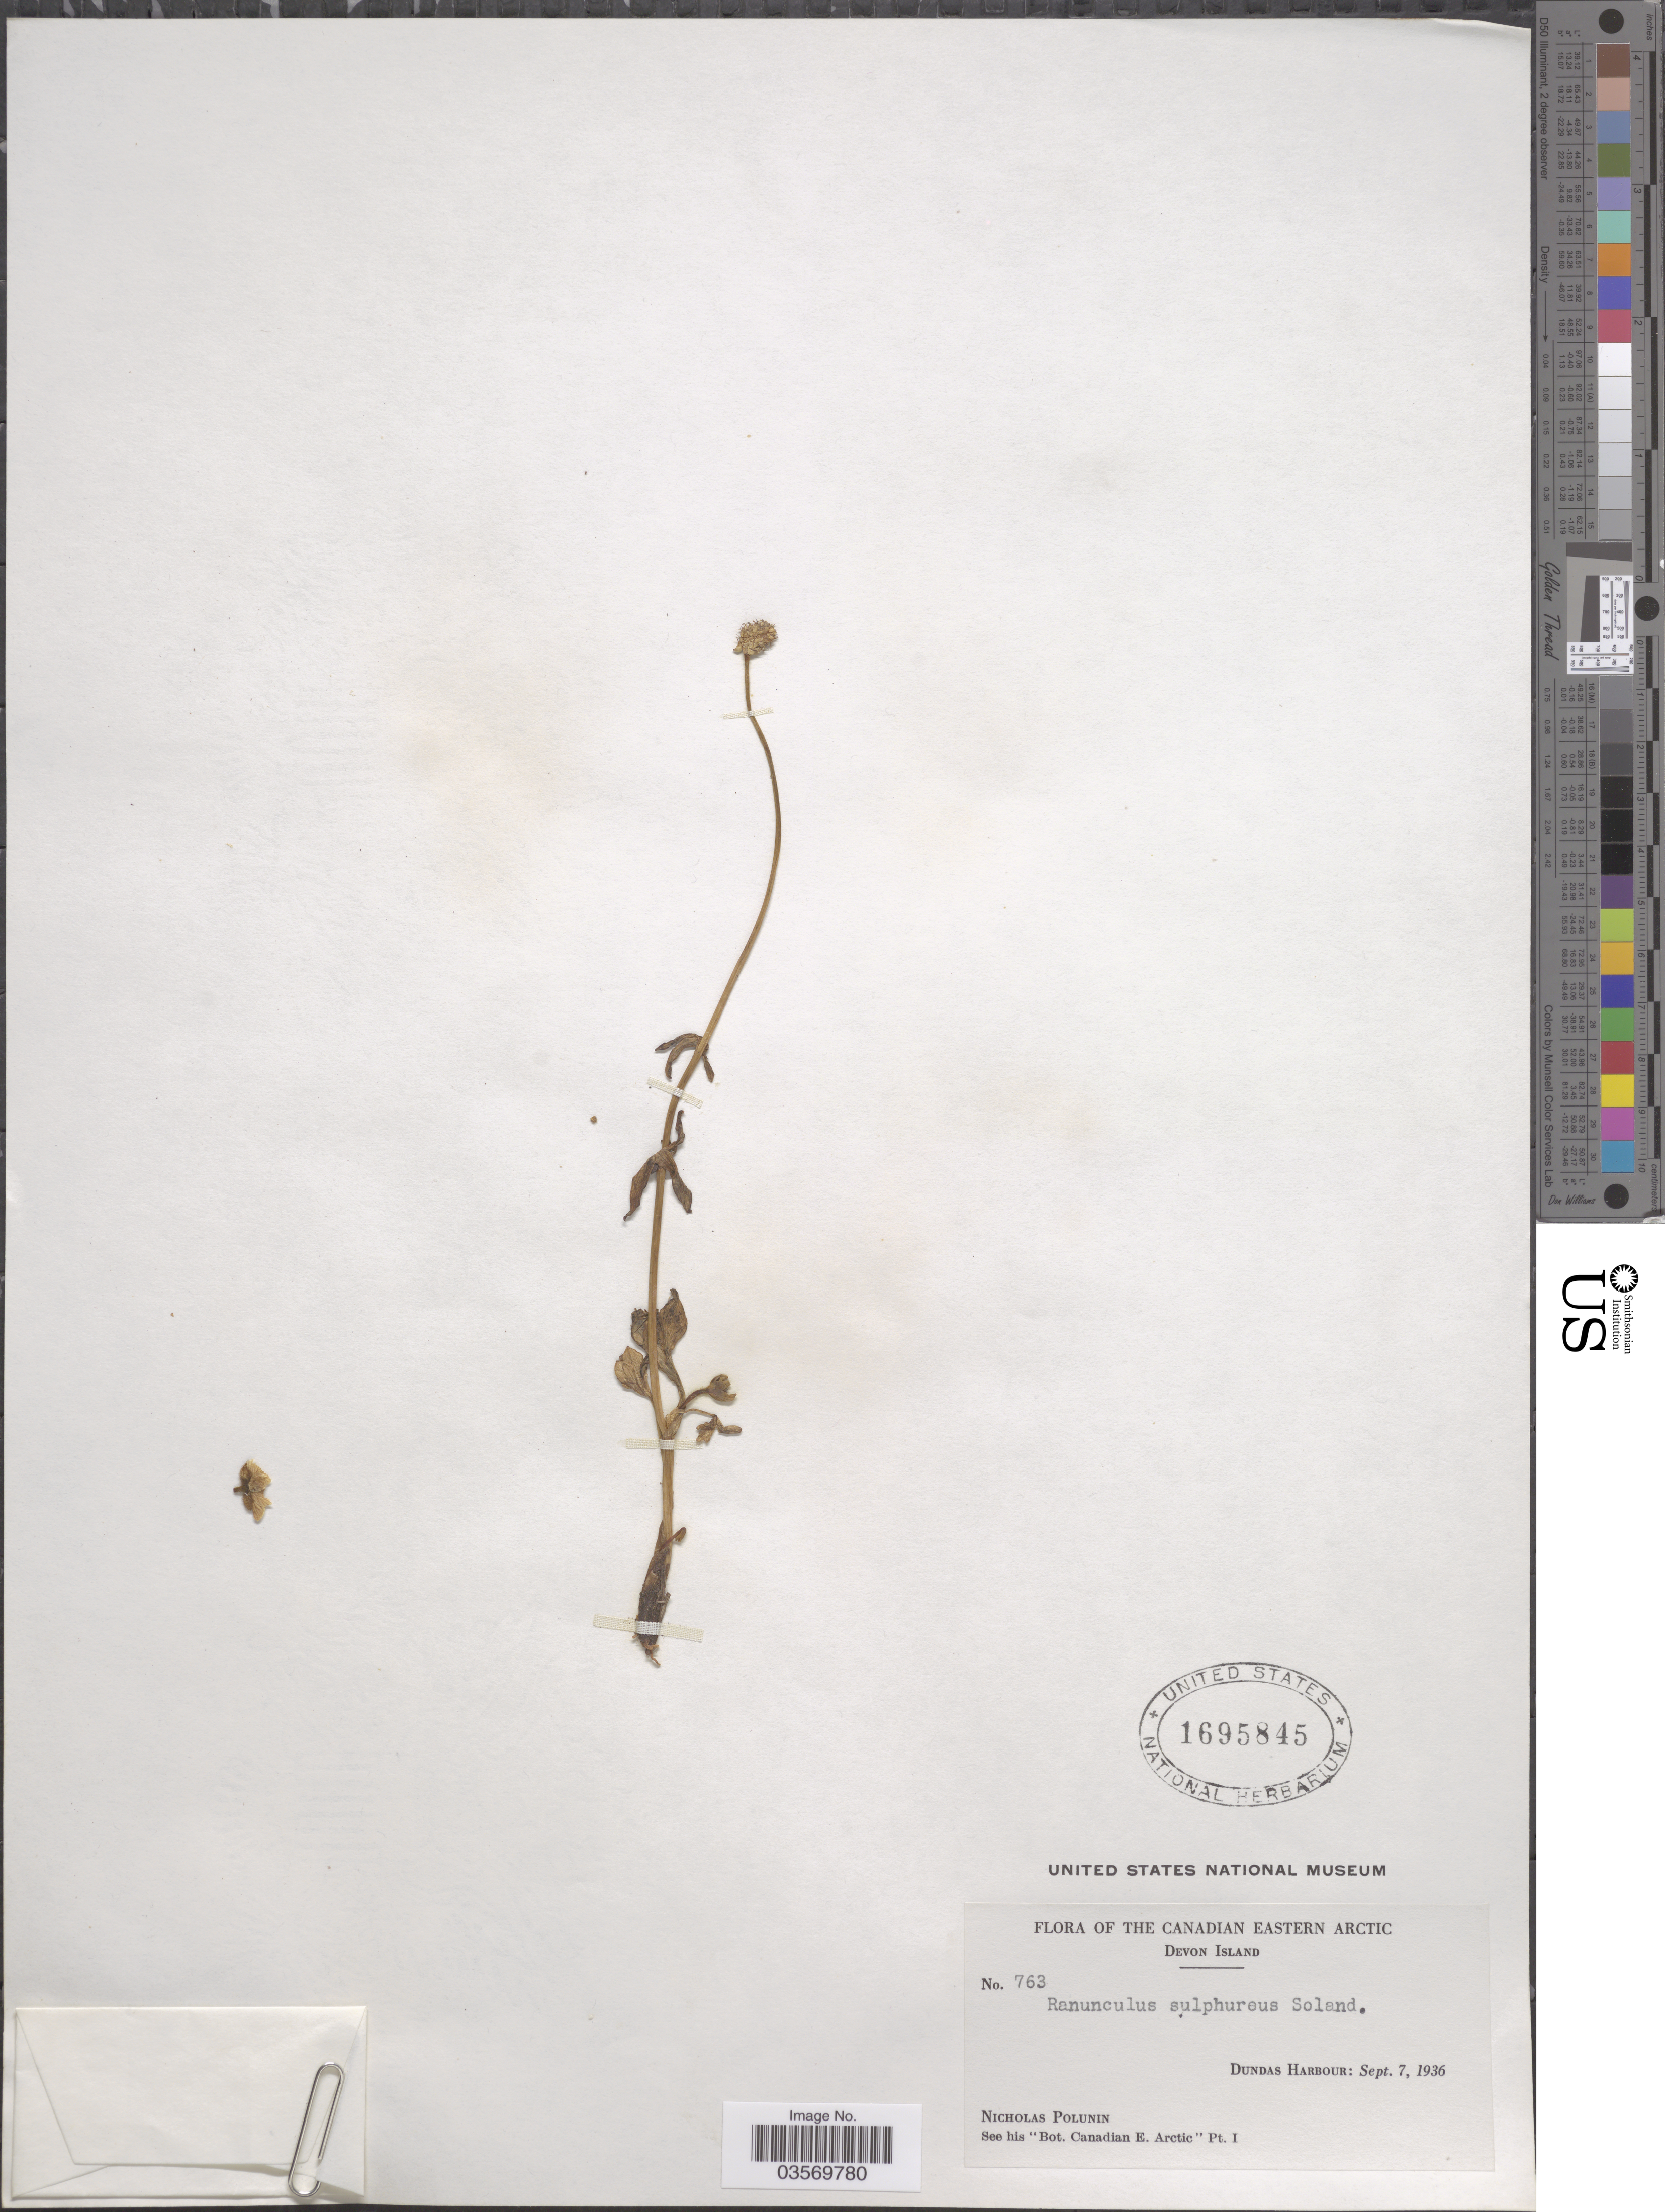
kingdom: Plantae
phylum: Tracheophyta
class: Magnoliopsida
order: Ranunculales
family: Ranunculaceae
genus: Ranunculus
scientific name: Ranunculus sulphureus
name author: Sol.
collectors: N. V. Polunin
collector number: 763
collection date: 1936-09-07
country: Canada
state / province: Nunavut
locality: The Canadian Eastern Arctic. Devon Island. Dundas Harbour.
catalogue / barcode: US 1695845